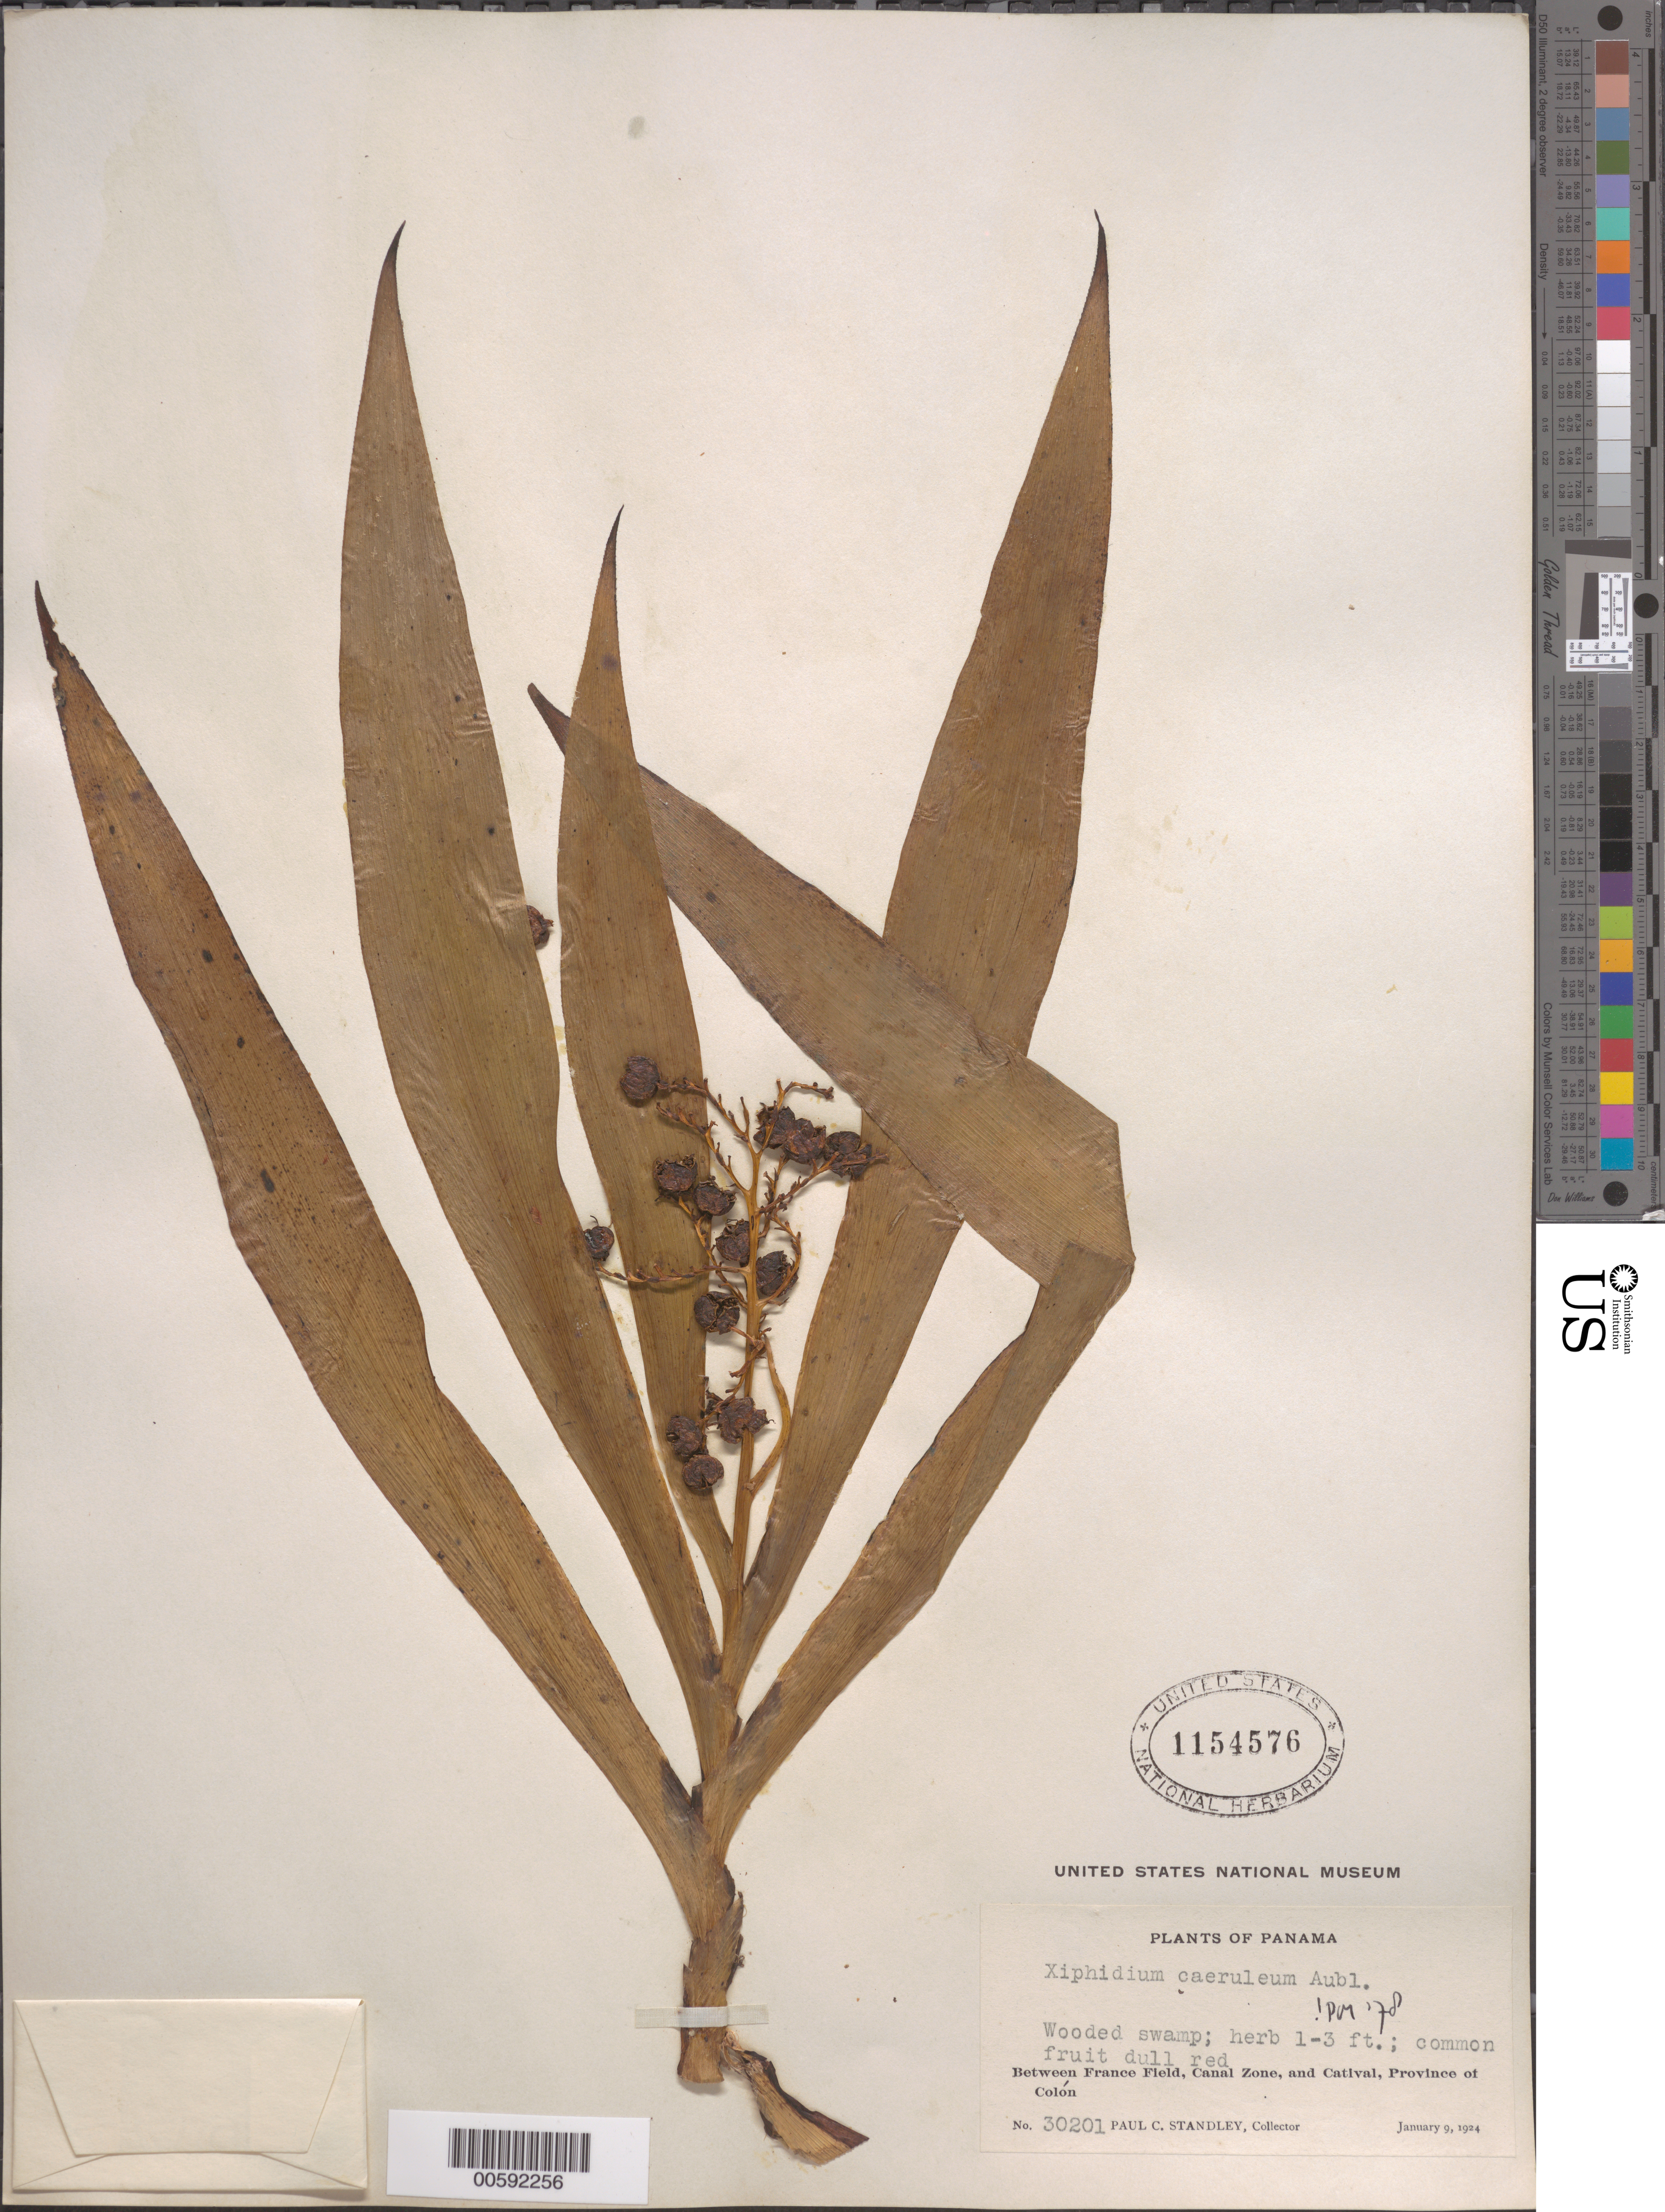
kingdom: Plantae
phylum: Tracheophyta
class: Liliopsida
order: Commelinales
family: Haemodoraceae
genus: Xiphidium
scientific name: Xiphidium caeruleum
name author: Aubl.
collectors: P. C. Standley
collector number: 30201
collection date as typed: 09 Jan 1924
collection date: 1924-01-09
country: Panama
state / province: Colón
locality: Between France Field, Canal Zoneand Catival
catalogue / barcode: US 1154576